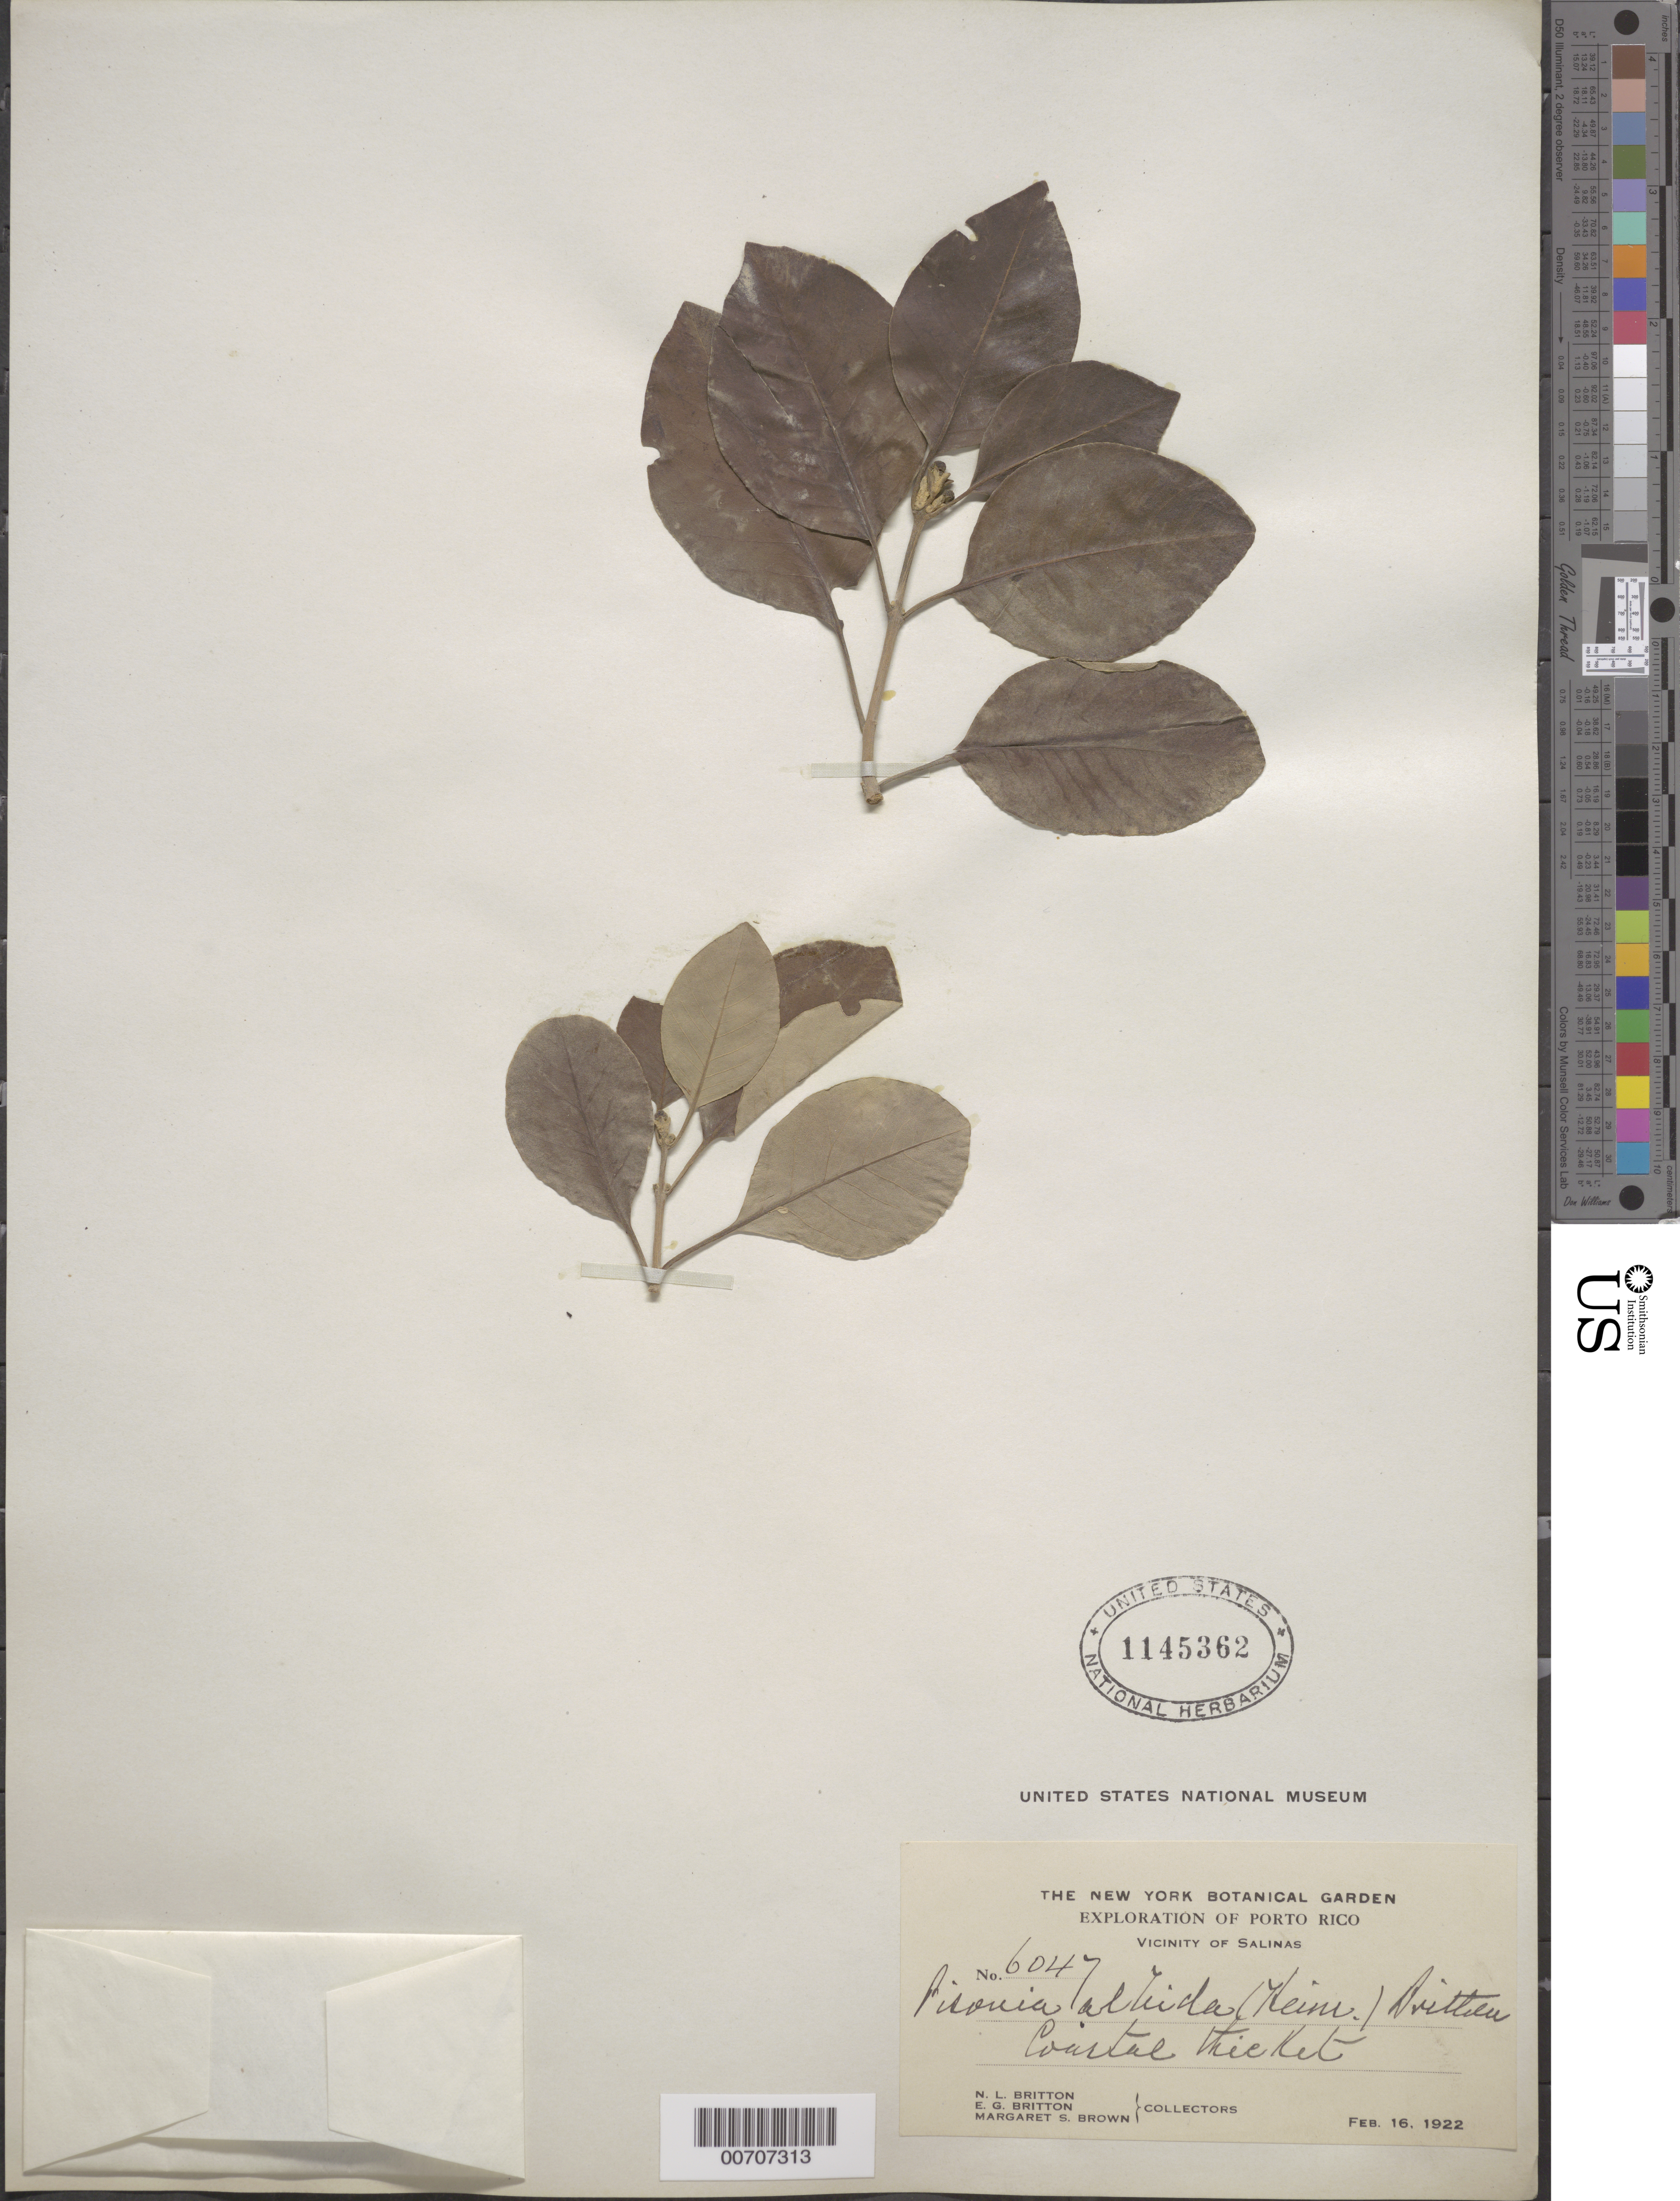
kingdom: Plantae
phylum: Tracheophyta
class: Magnoliopsida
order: Caryophyllales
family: Nyctaginaceae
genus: Pisonia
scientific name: Pisonia albida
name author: (Heimerl) Britton ex Standl.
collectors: N. Britton, E. G. Britton & M. S. Brown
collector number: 6047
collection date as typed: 16 Feb 1922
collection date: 1922-02-16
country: Puerto Rico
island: Greater Antilles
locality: Salinas, vic of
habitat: Coastal thicket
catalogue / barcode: US 1145362